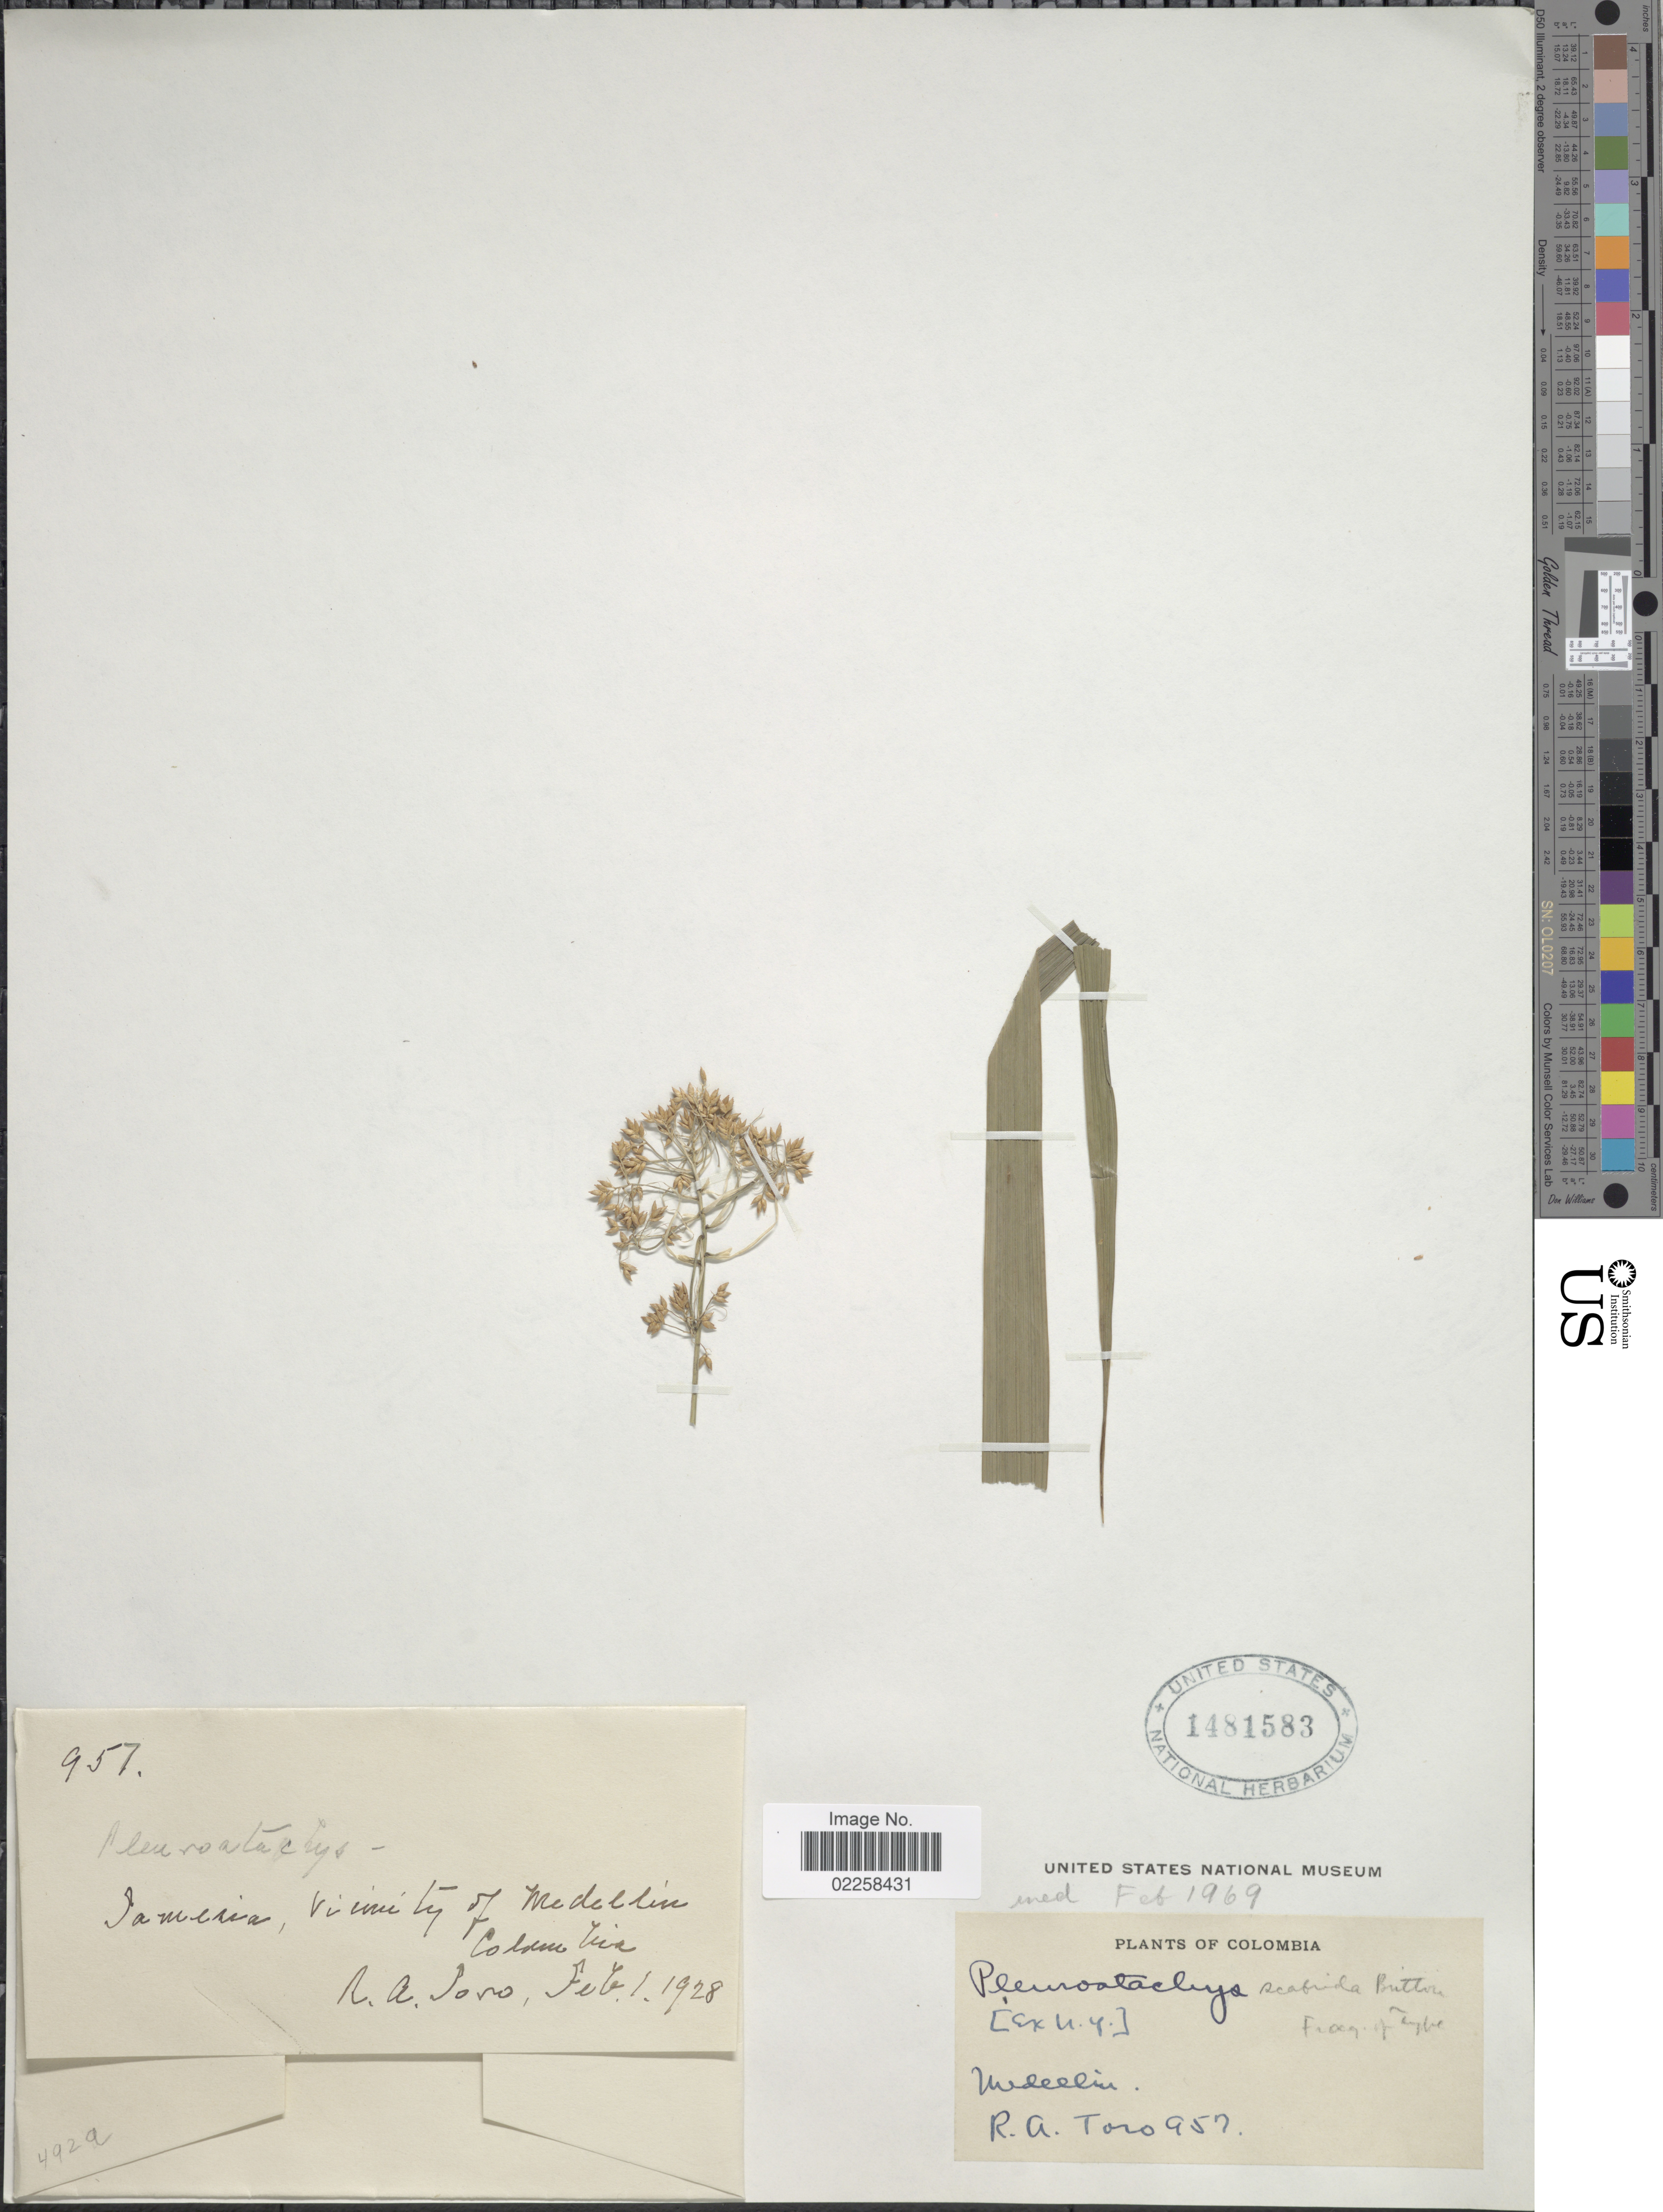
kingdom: Plantae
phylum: Tracheophyta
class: Liliopsida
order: Poales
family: Cyperaceae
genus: Rhynchospora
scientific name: Rhynchospora sp.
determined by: Strong, M. T., (US), Smithsonian Institution - National Museum of Natural History (UNITED STATES)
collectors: R. A. Toro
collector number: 957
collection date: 1928-02-01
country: Colombia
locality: Sameria [interpreted], Vicinity of Medellín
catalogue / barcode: US 1481583